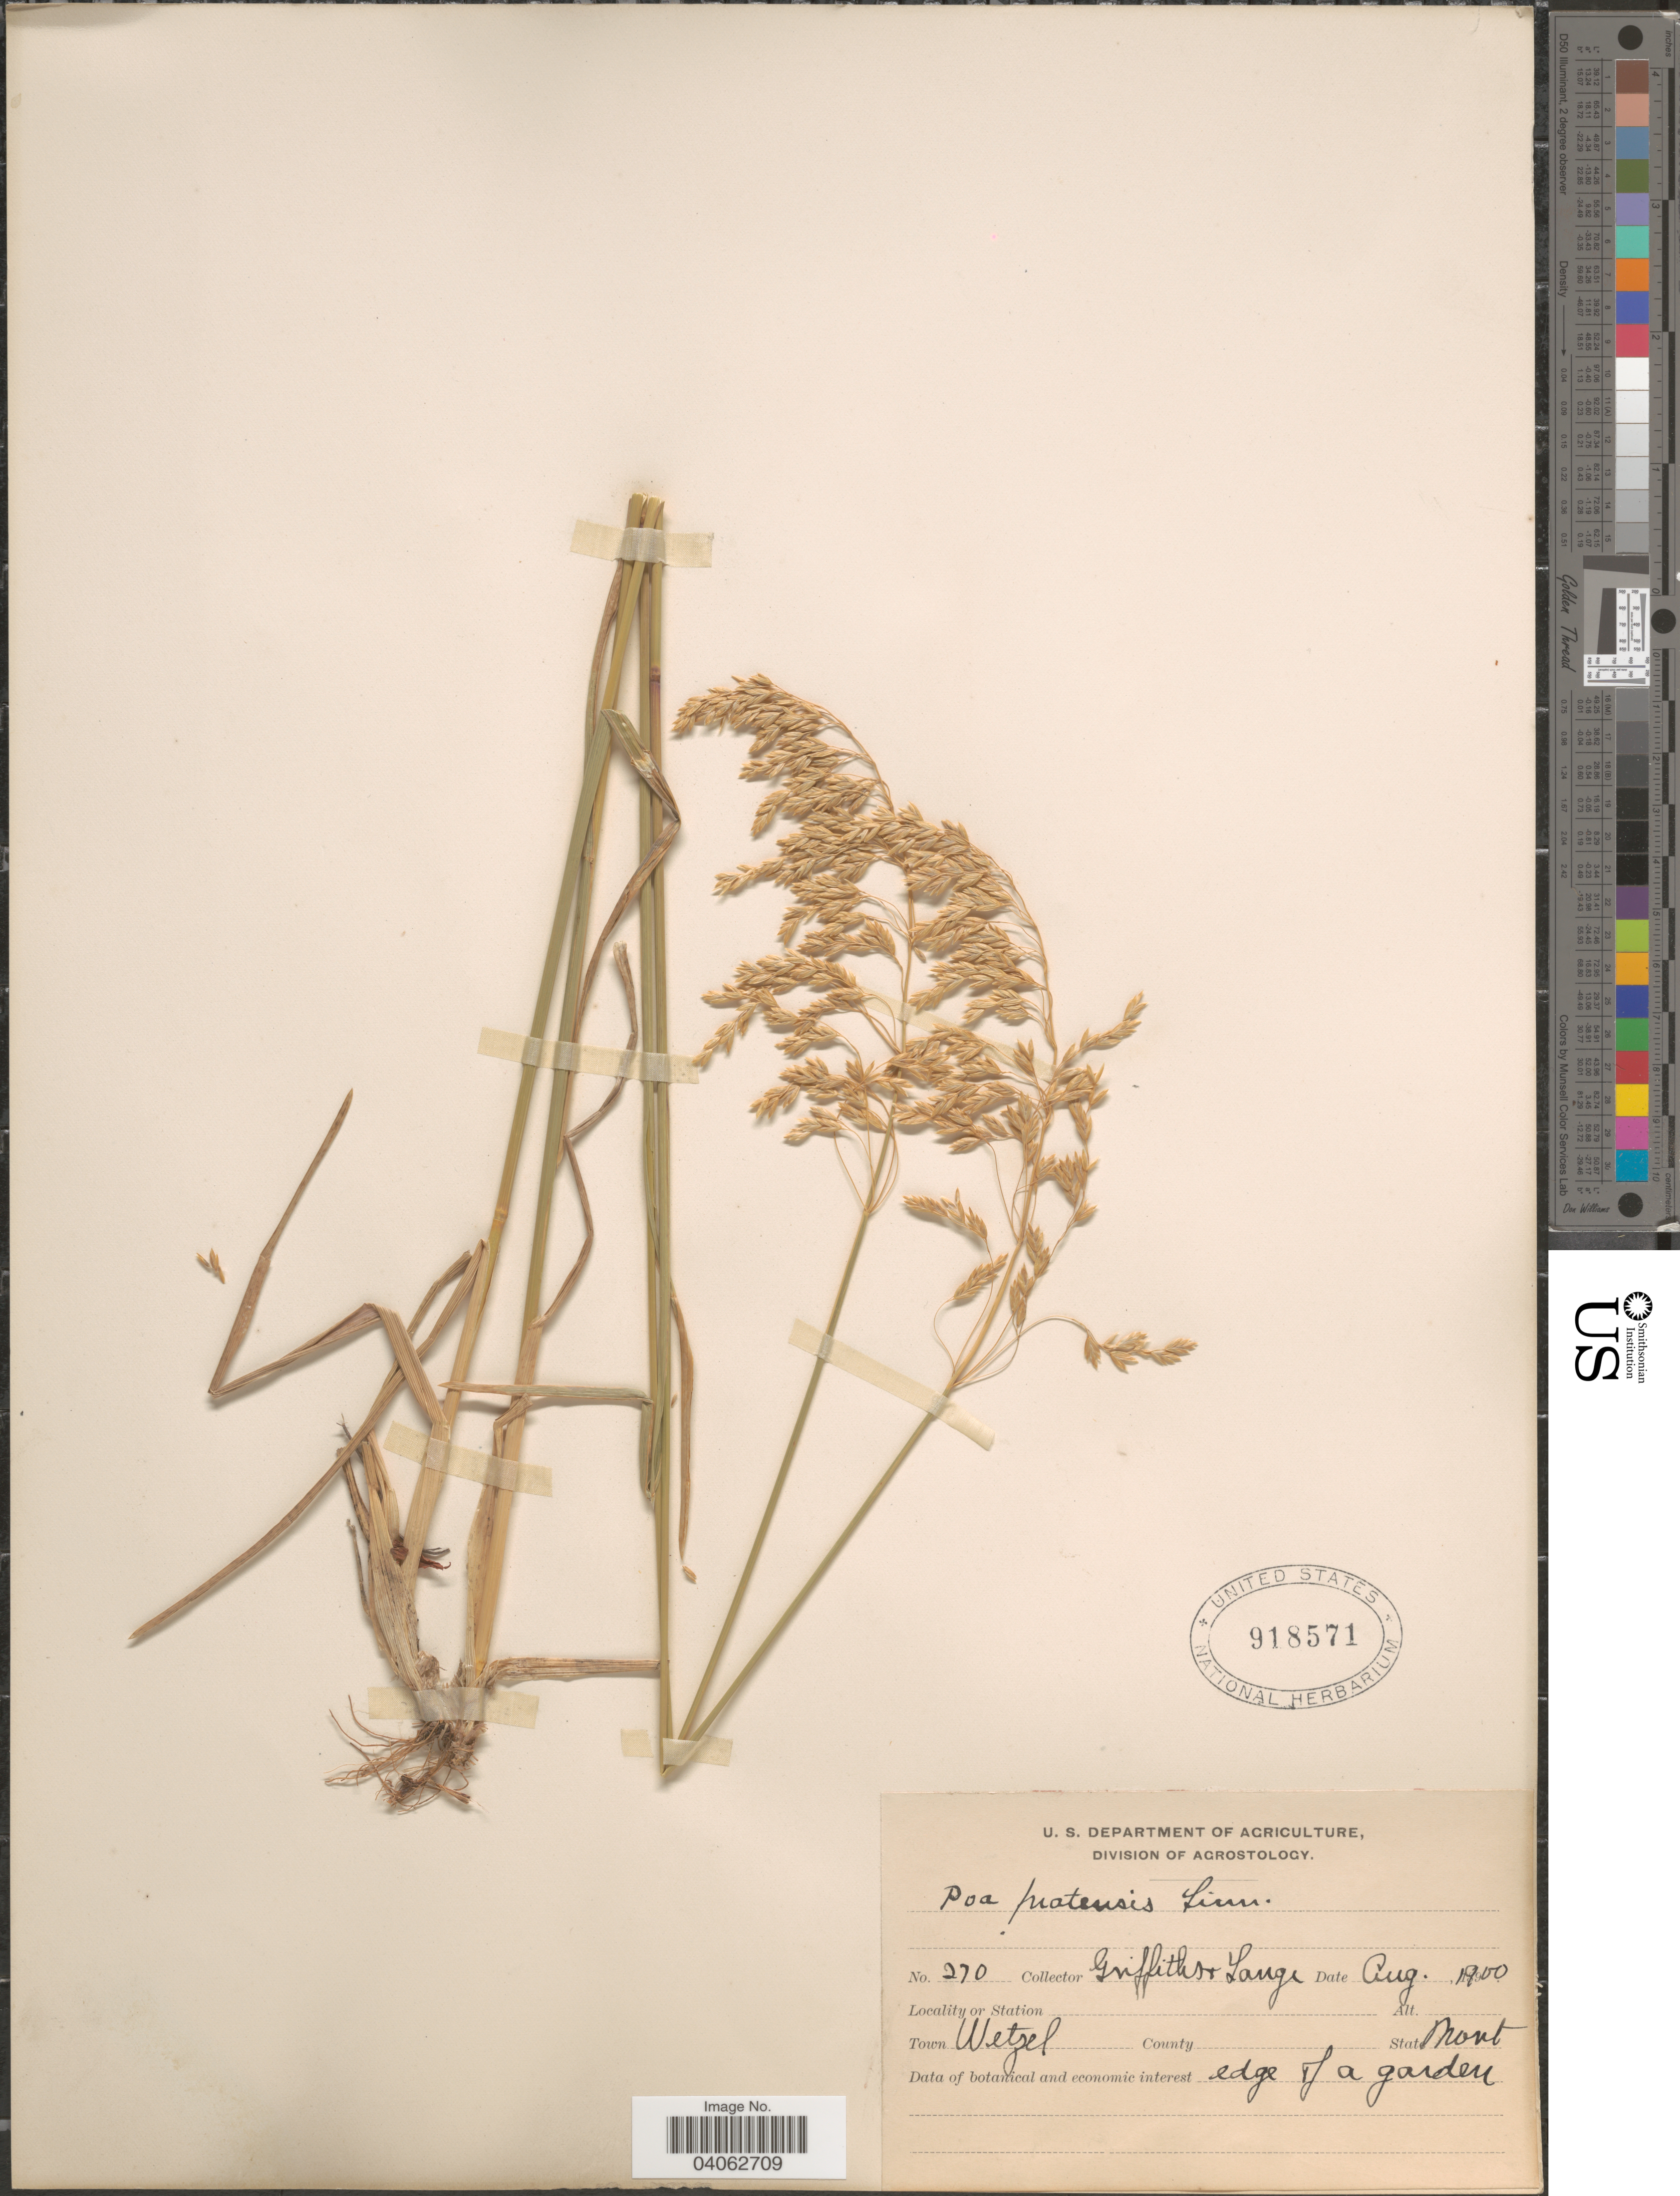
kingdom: Plantae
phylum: Tracheophyta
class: Liliopsida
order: Poales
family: Poaceae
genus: Poa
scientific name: Poa pratensis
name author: L.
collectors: -- Griffiths & -- Lange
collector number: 270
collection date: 1900-08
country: United States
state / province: Montana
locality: Town Wetzel.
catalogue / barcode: US 918571